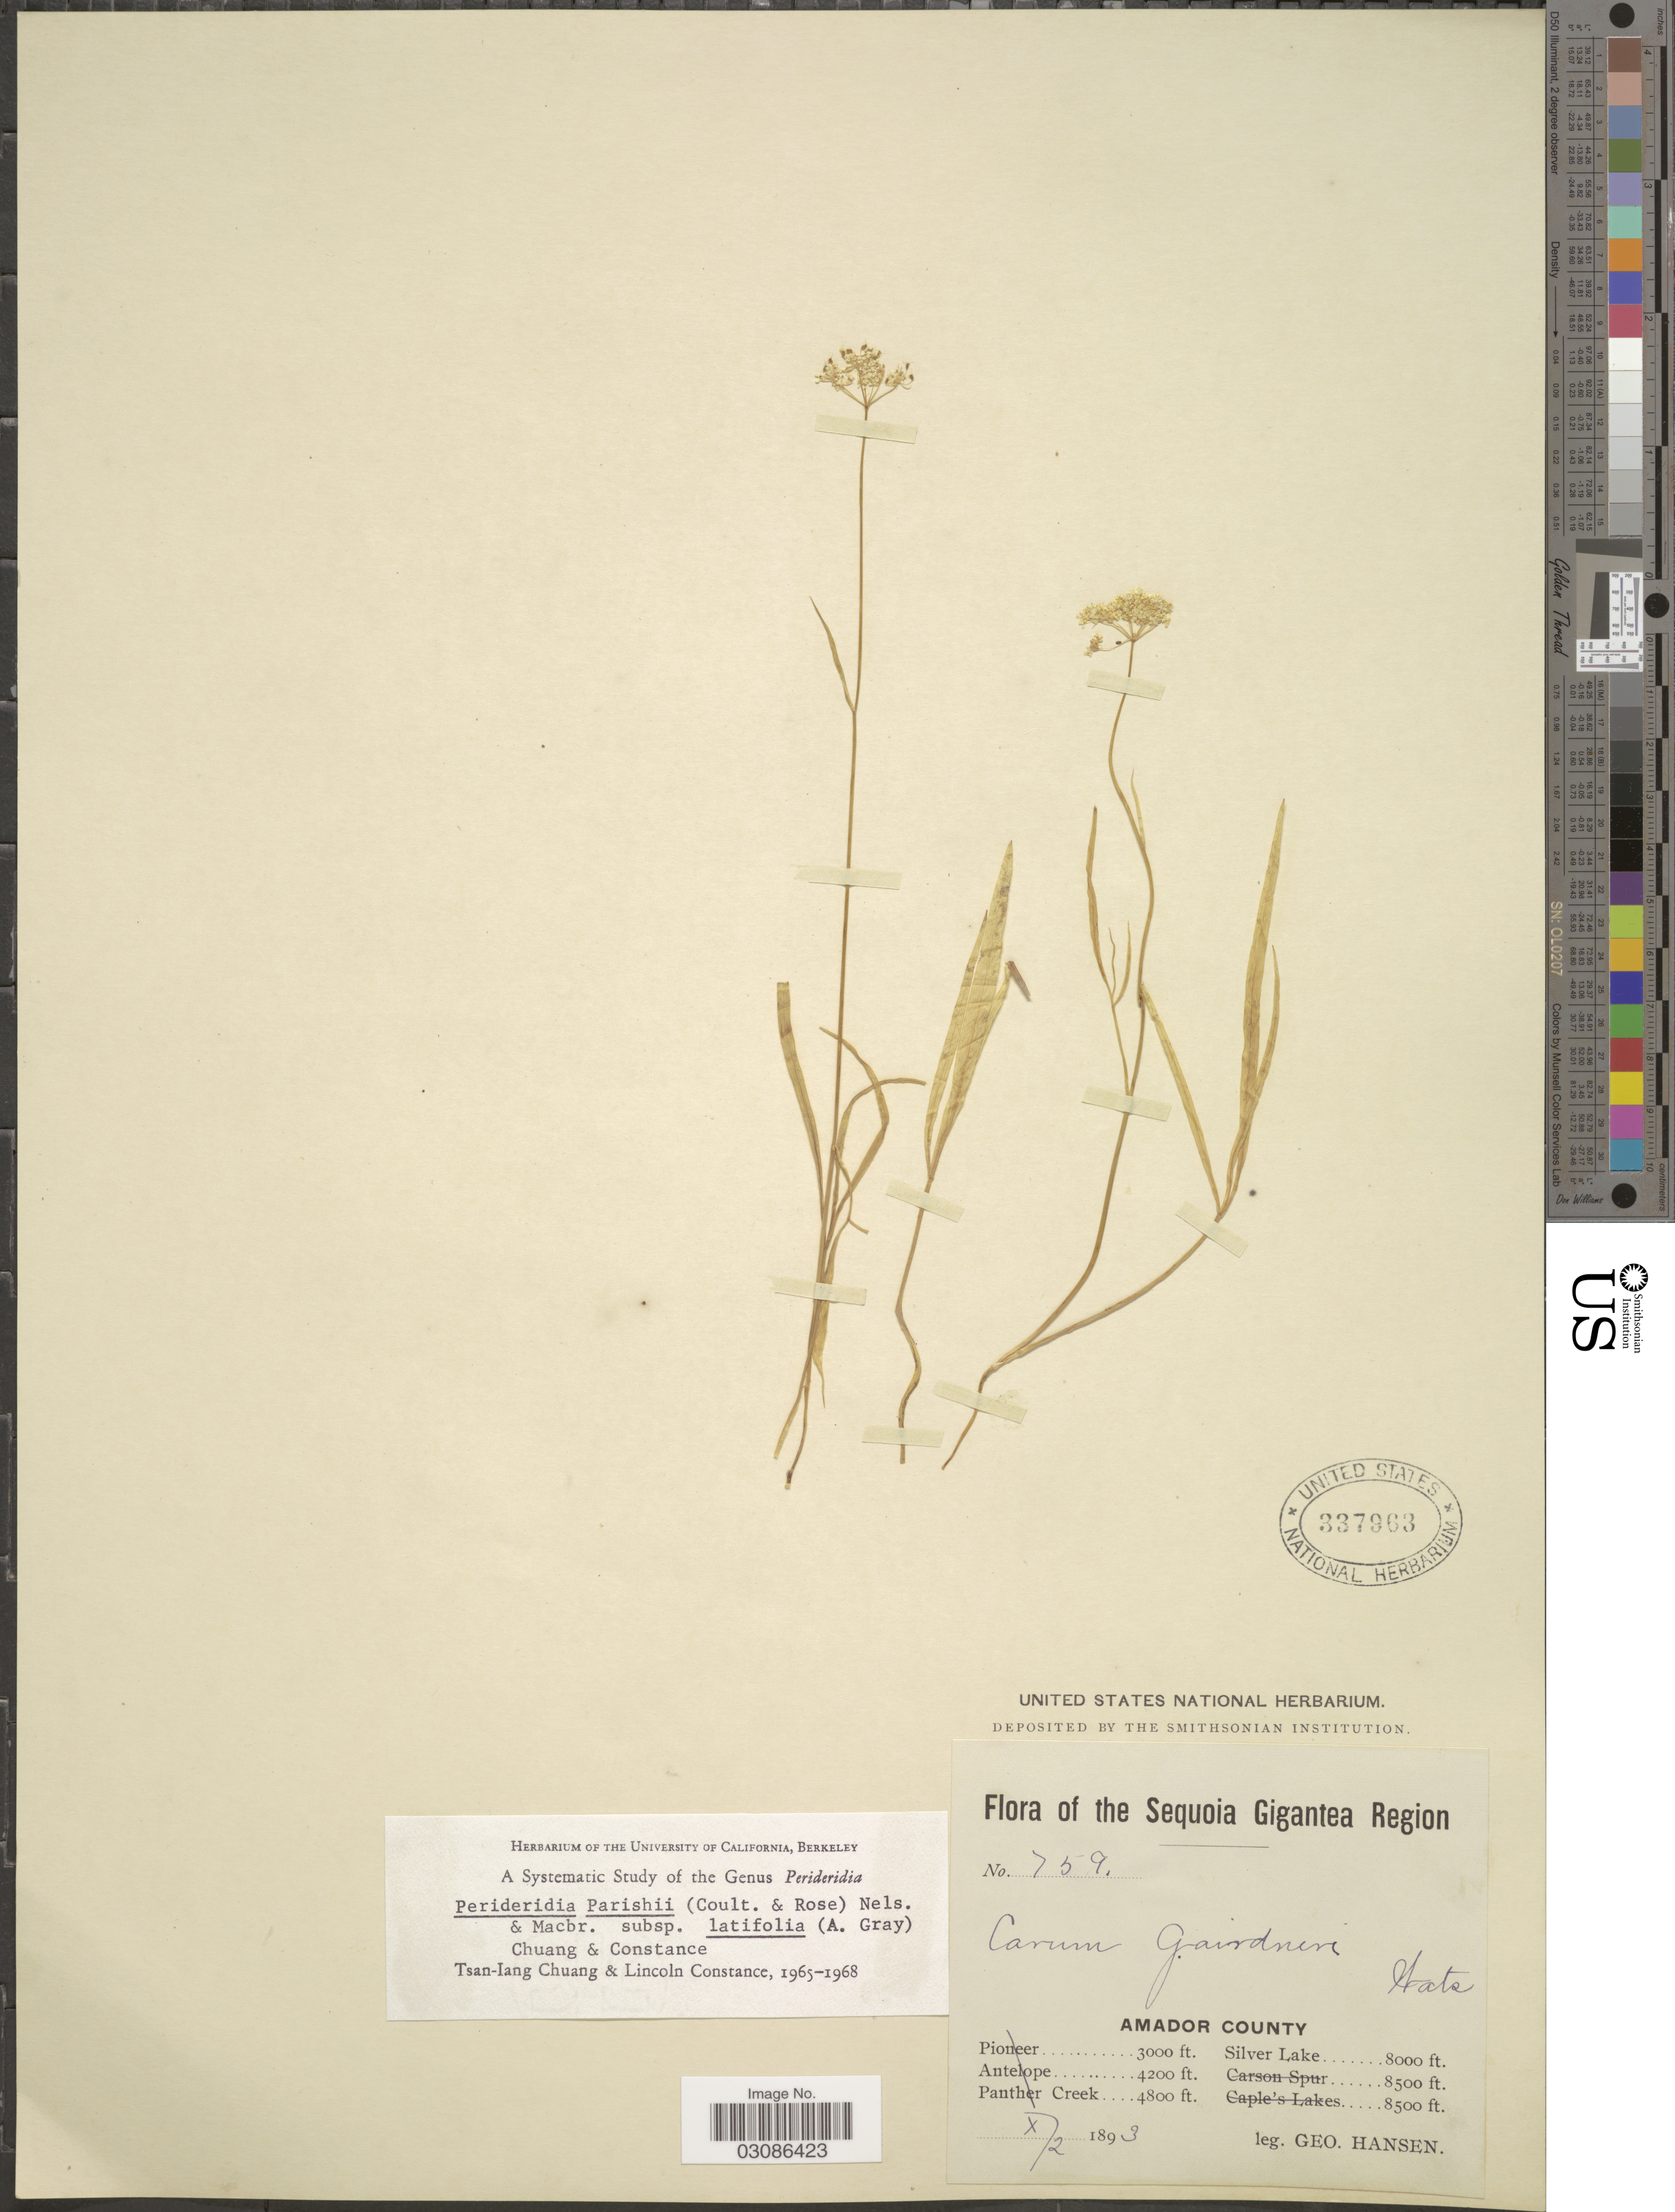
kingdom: Plantae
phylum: Tracheophyta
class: Magnoliopsida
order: Apiales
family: Apiaceae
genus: Perideridia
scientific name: Perideridia parishii subsp. latifolia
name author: A. Gray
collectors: G. Hansen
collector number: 759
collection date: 1893-10-02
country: United States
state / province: California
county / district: Amador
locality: The Sequoia Gigantea Region, Amador County, Silver Lake.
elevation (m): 2438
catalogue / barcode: US 337963